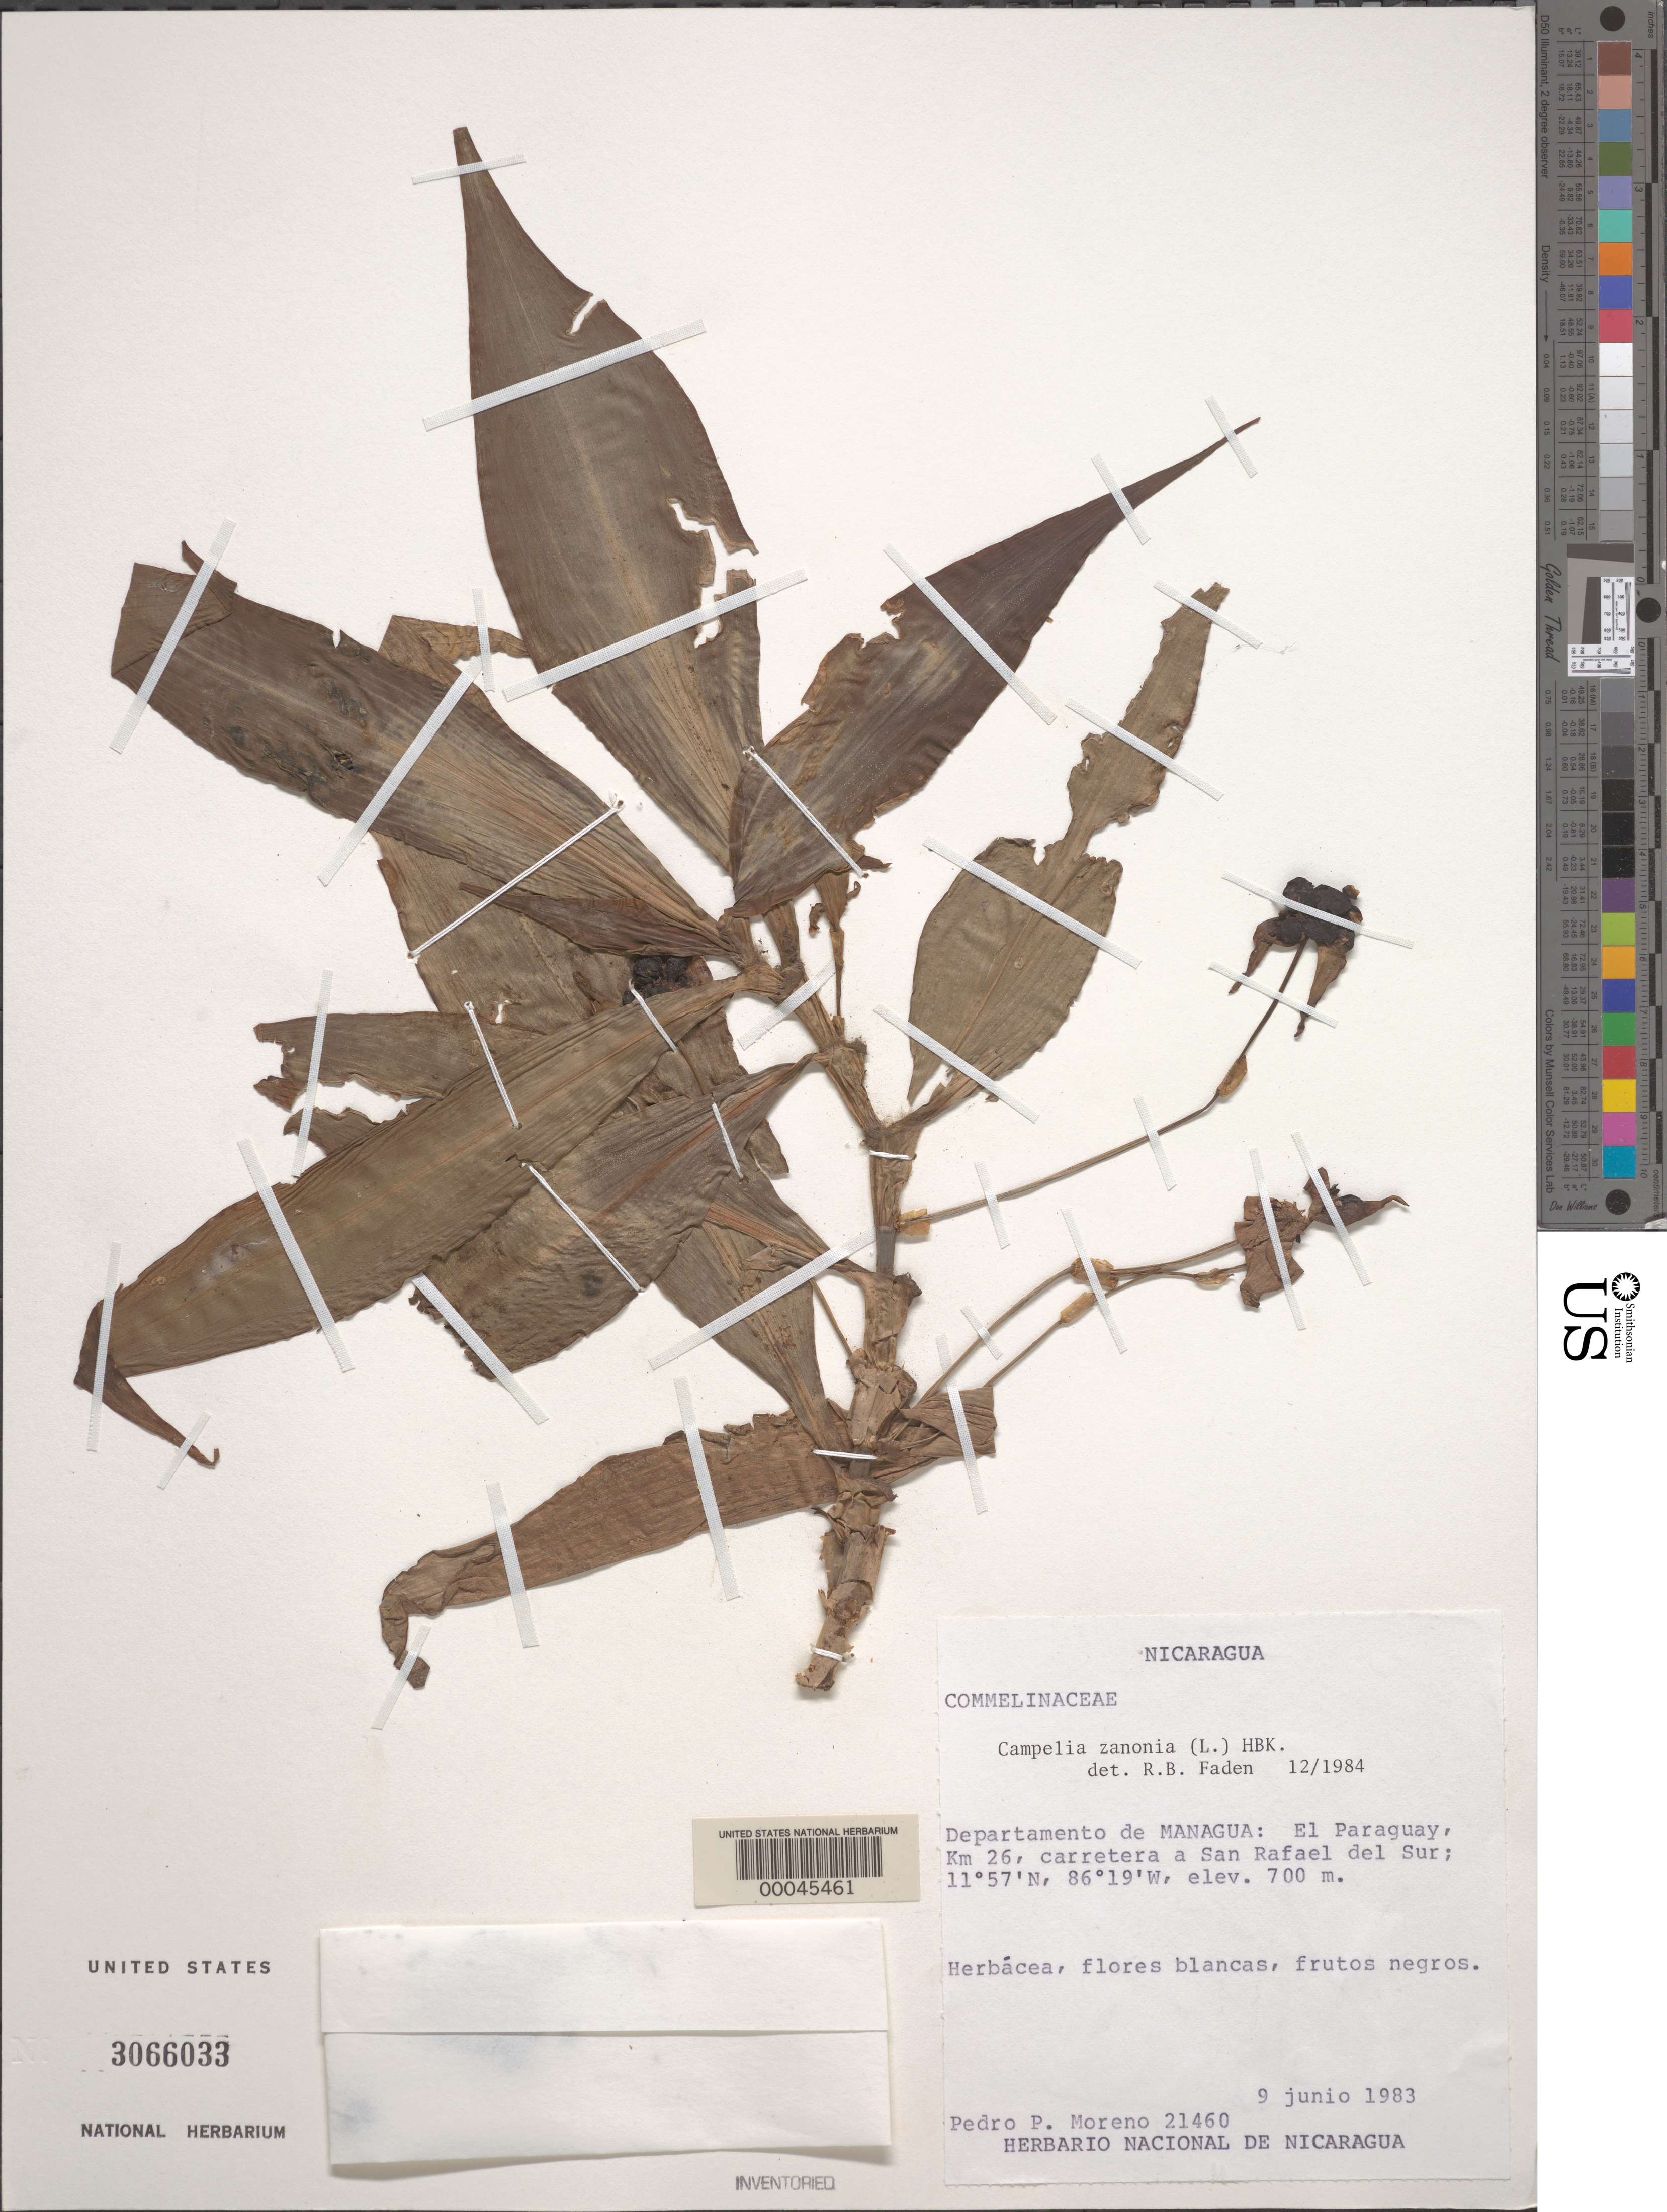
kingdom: Plantae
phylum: Tracheophyta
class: Liliopsida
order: Commelinales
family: Commelinaceae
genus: Tradescantia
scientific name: Tradescantia zanonia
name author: (L.) Sw.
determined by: Faden, Robert B., (US), Smithsonian Institution - National Museum of Natural History (UNITED STATES)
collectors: P. Moreno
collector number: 21460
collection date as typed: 09 Jun 1983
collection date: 1983-06-09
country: Nicaragua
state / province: Managua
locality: El paraguay, road to san rafael del sur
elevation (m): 700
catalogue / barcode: US 3066033